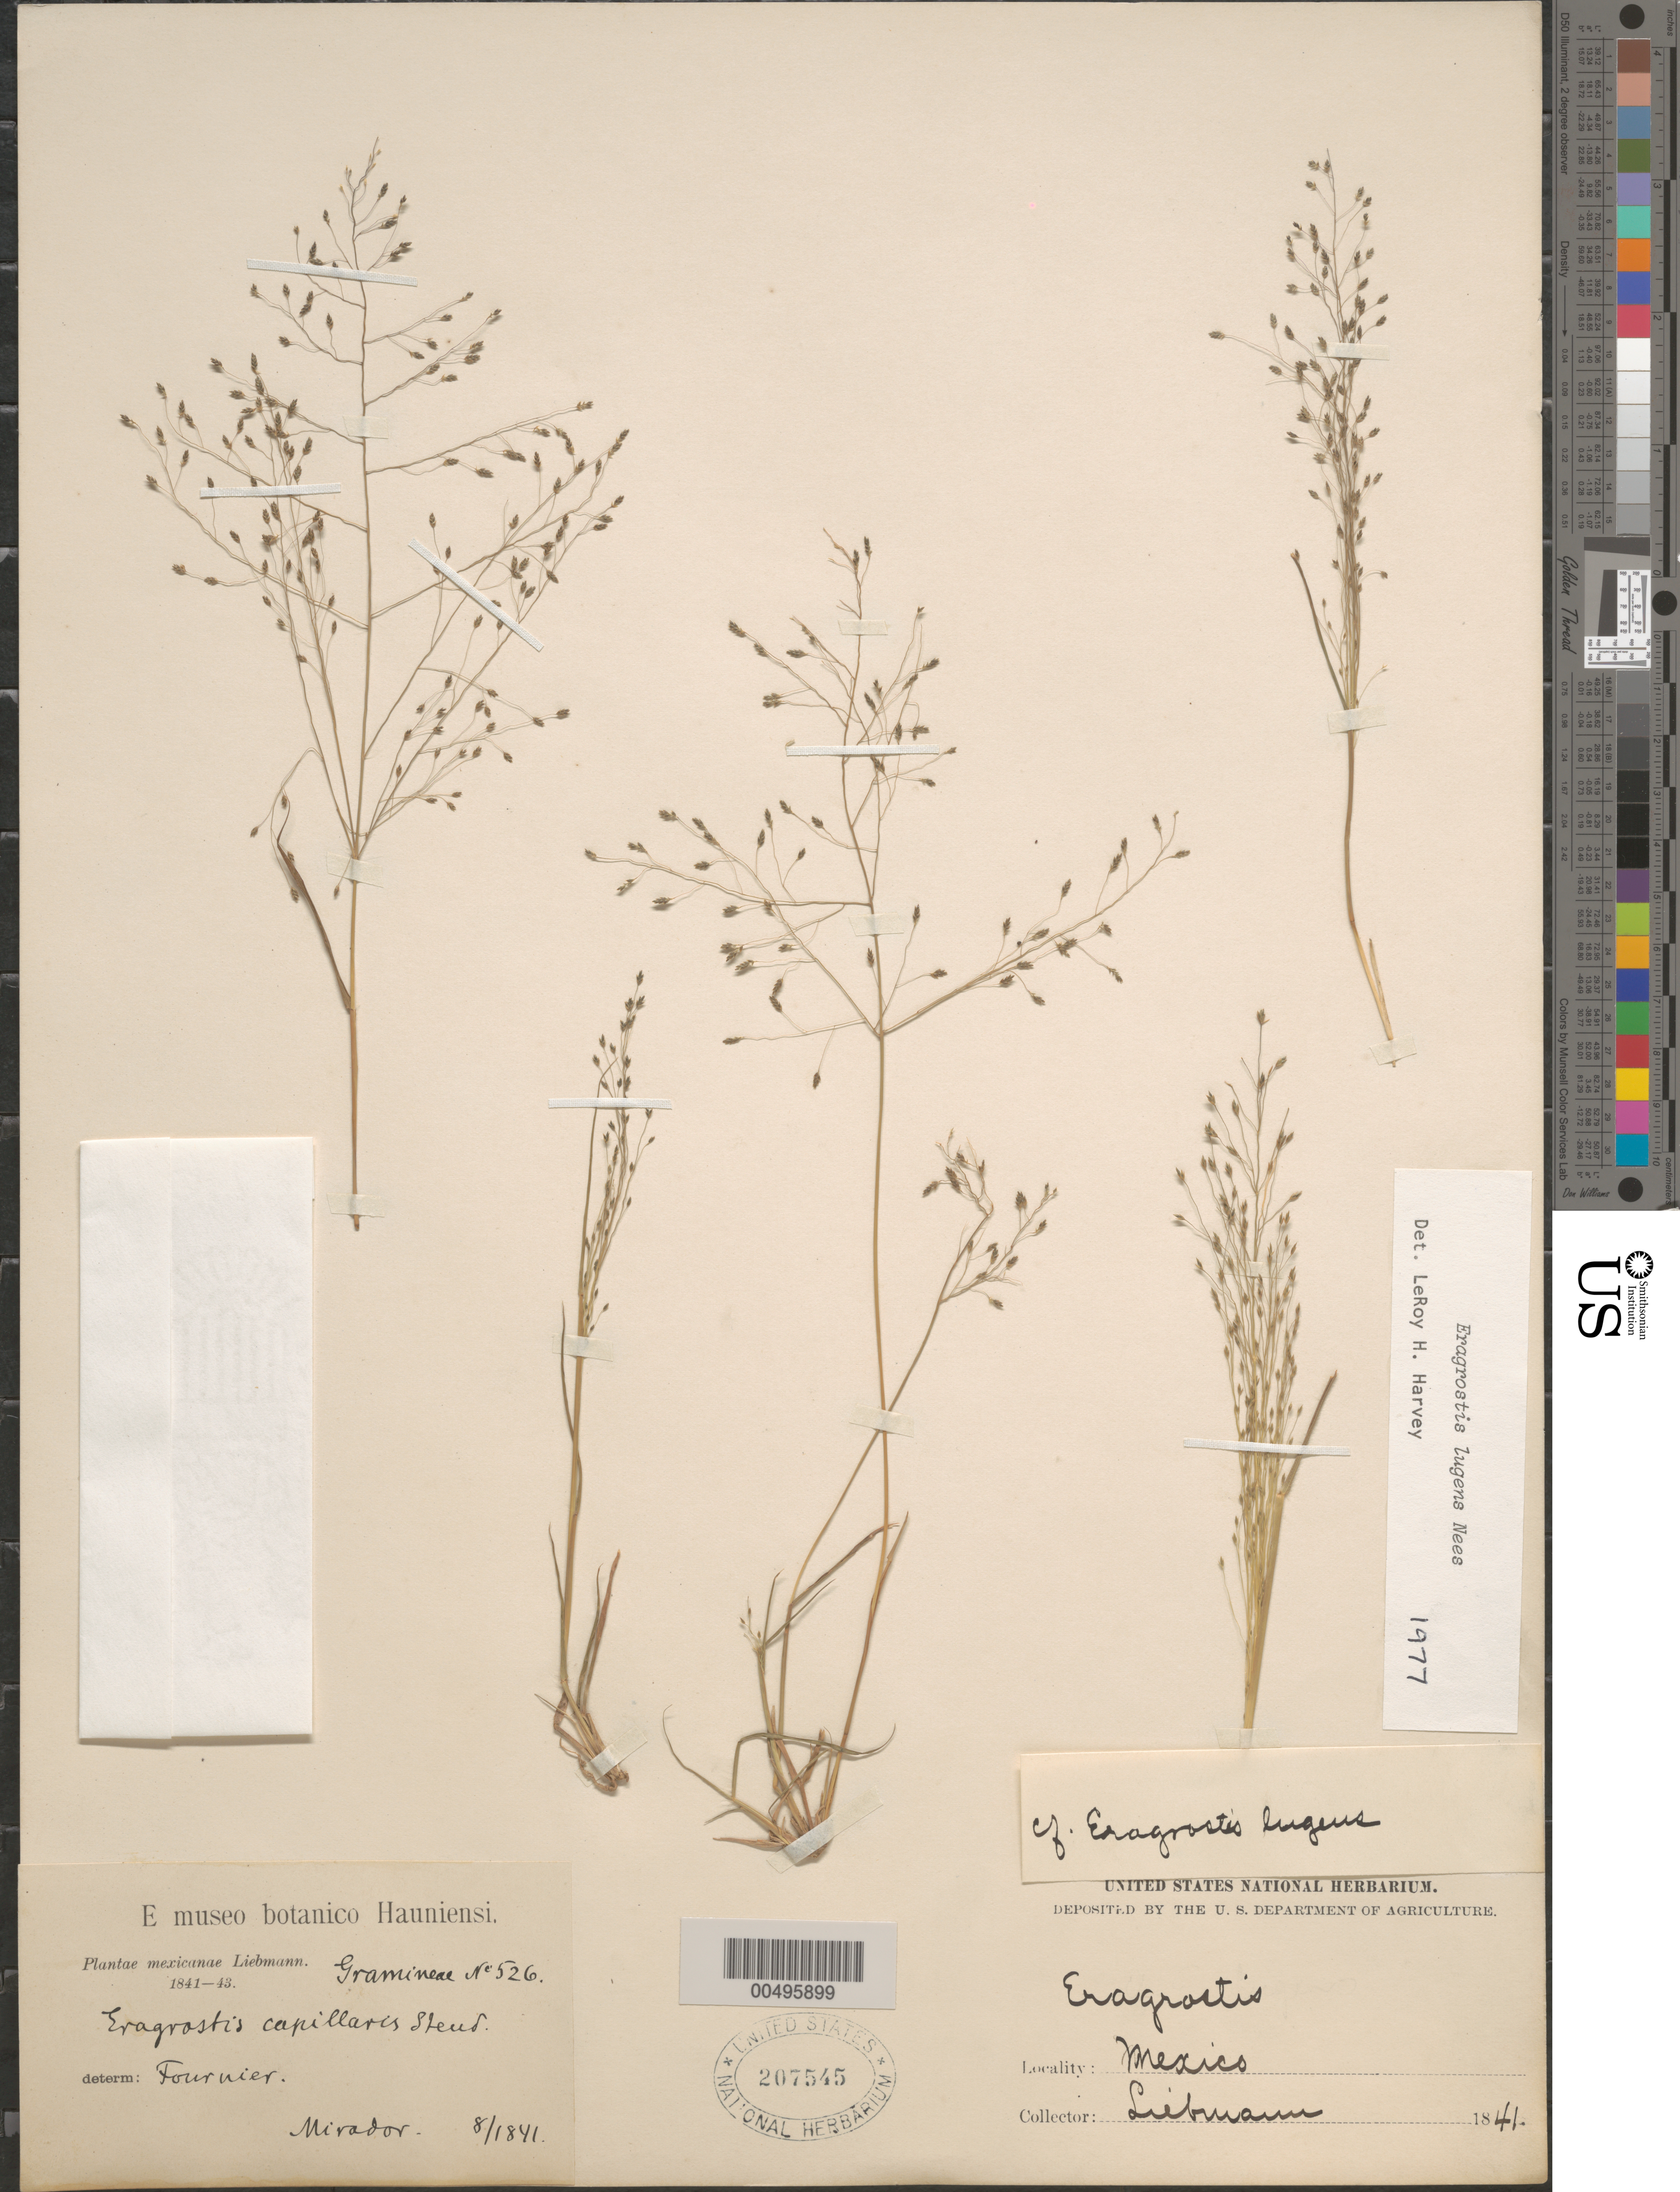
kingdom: Plantae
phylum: Tracheophyta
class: Liliopsida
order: Poales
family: Poaceae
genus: Eragrostis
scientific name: Eragrostis lugens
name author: Nees in Mart.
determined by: Harvey, L. H.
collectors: F. M. Liebmann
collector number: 526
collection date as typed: Aug 1841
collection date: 1841-08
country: Mexico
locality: Mirador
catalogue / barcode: US 207545